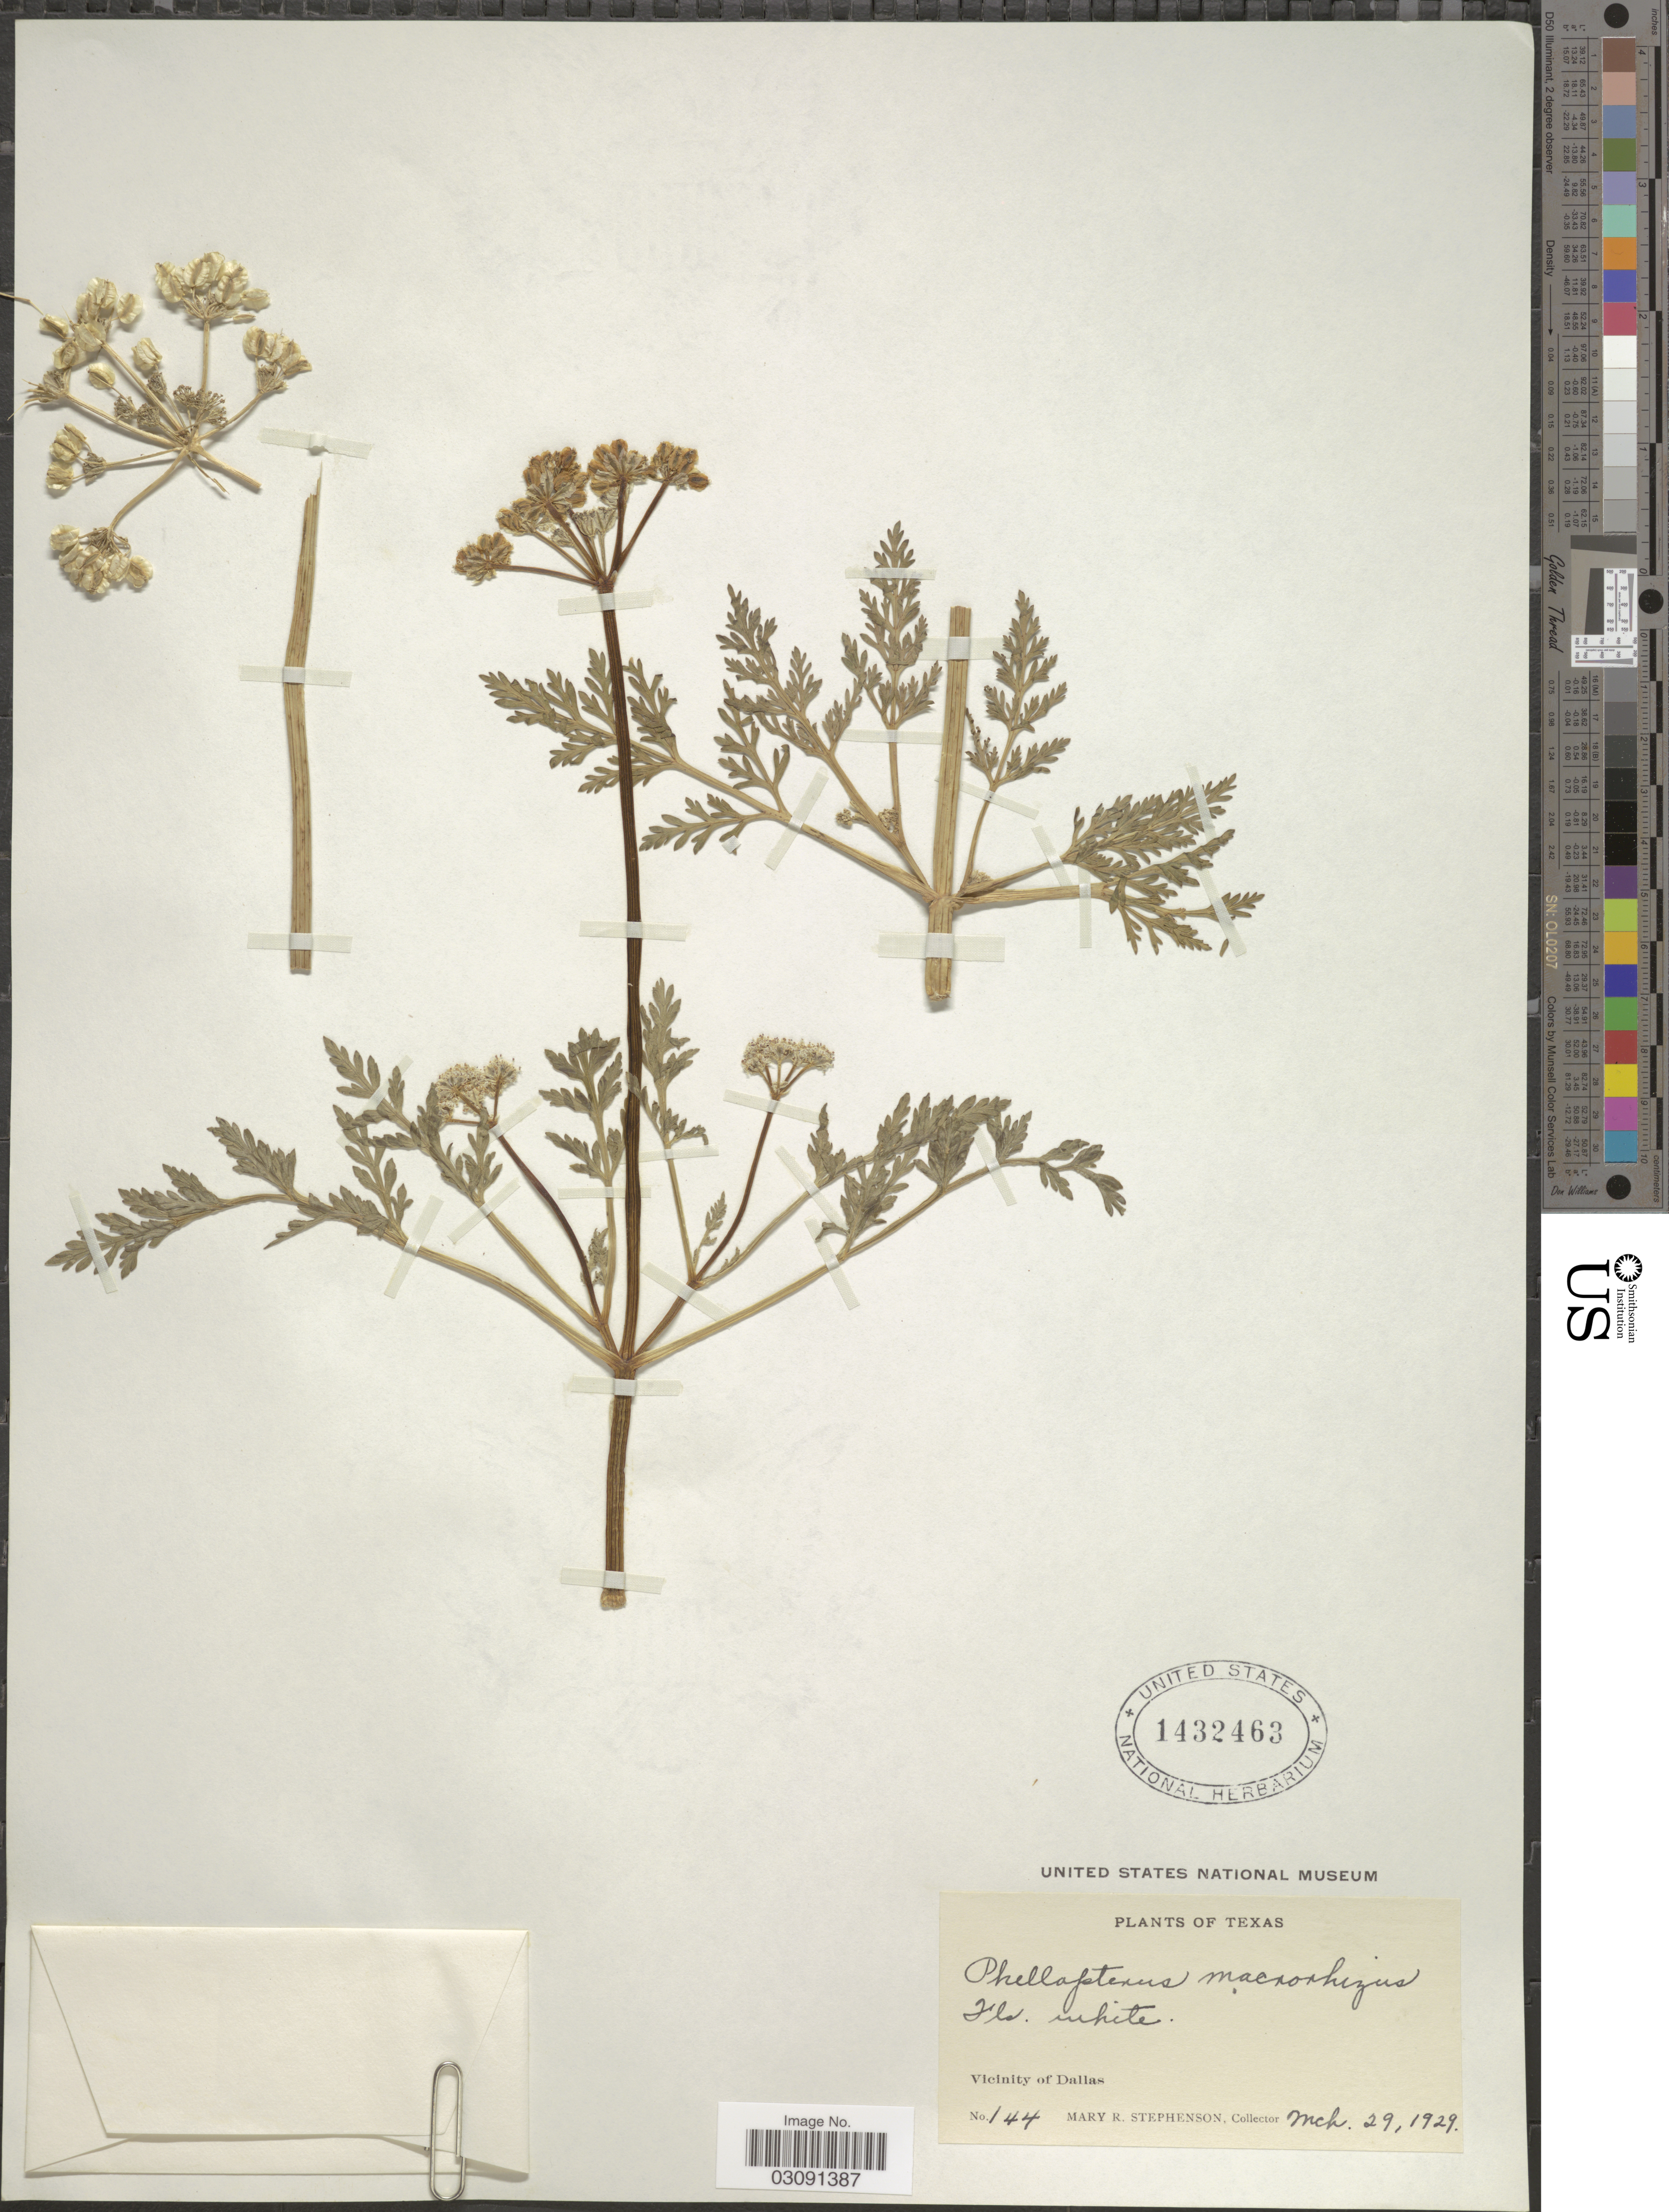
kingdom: Plantae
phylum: Tracheophyta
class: Magnoliopsida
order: Apiales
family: Apiaceae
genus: Cymopterus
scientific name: Cymopterus macrorhizus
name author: Buckley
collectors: M. Stephenson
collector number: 144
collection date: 1929-03-29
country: United States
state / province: Texas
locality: Vicinity of Dallas.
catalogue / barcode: US 1432463